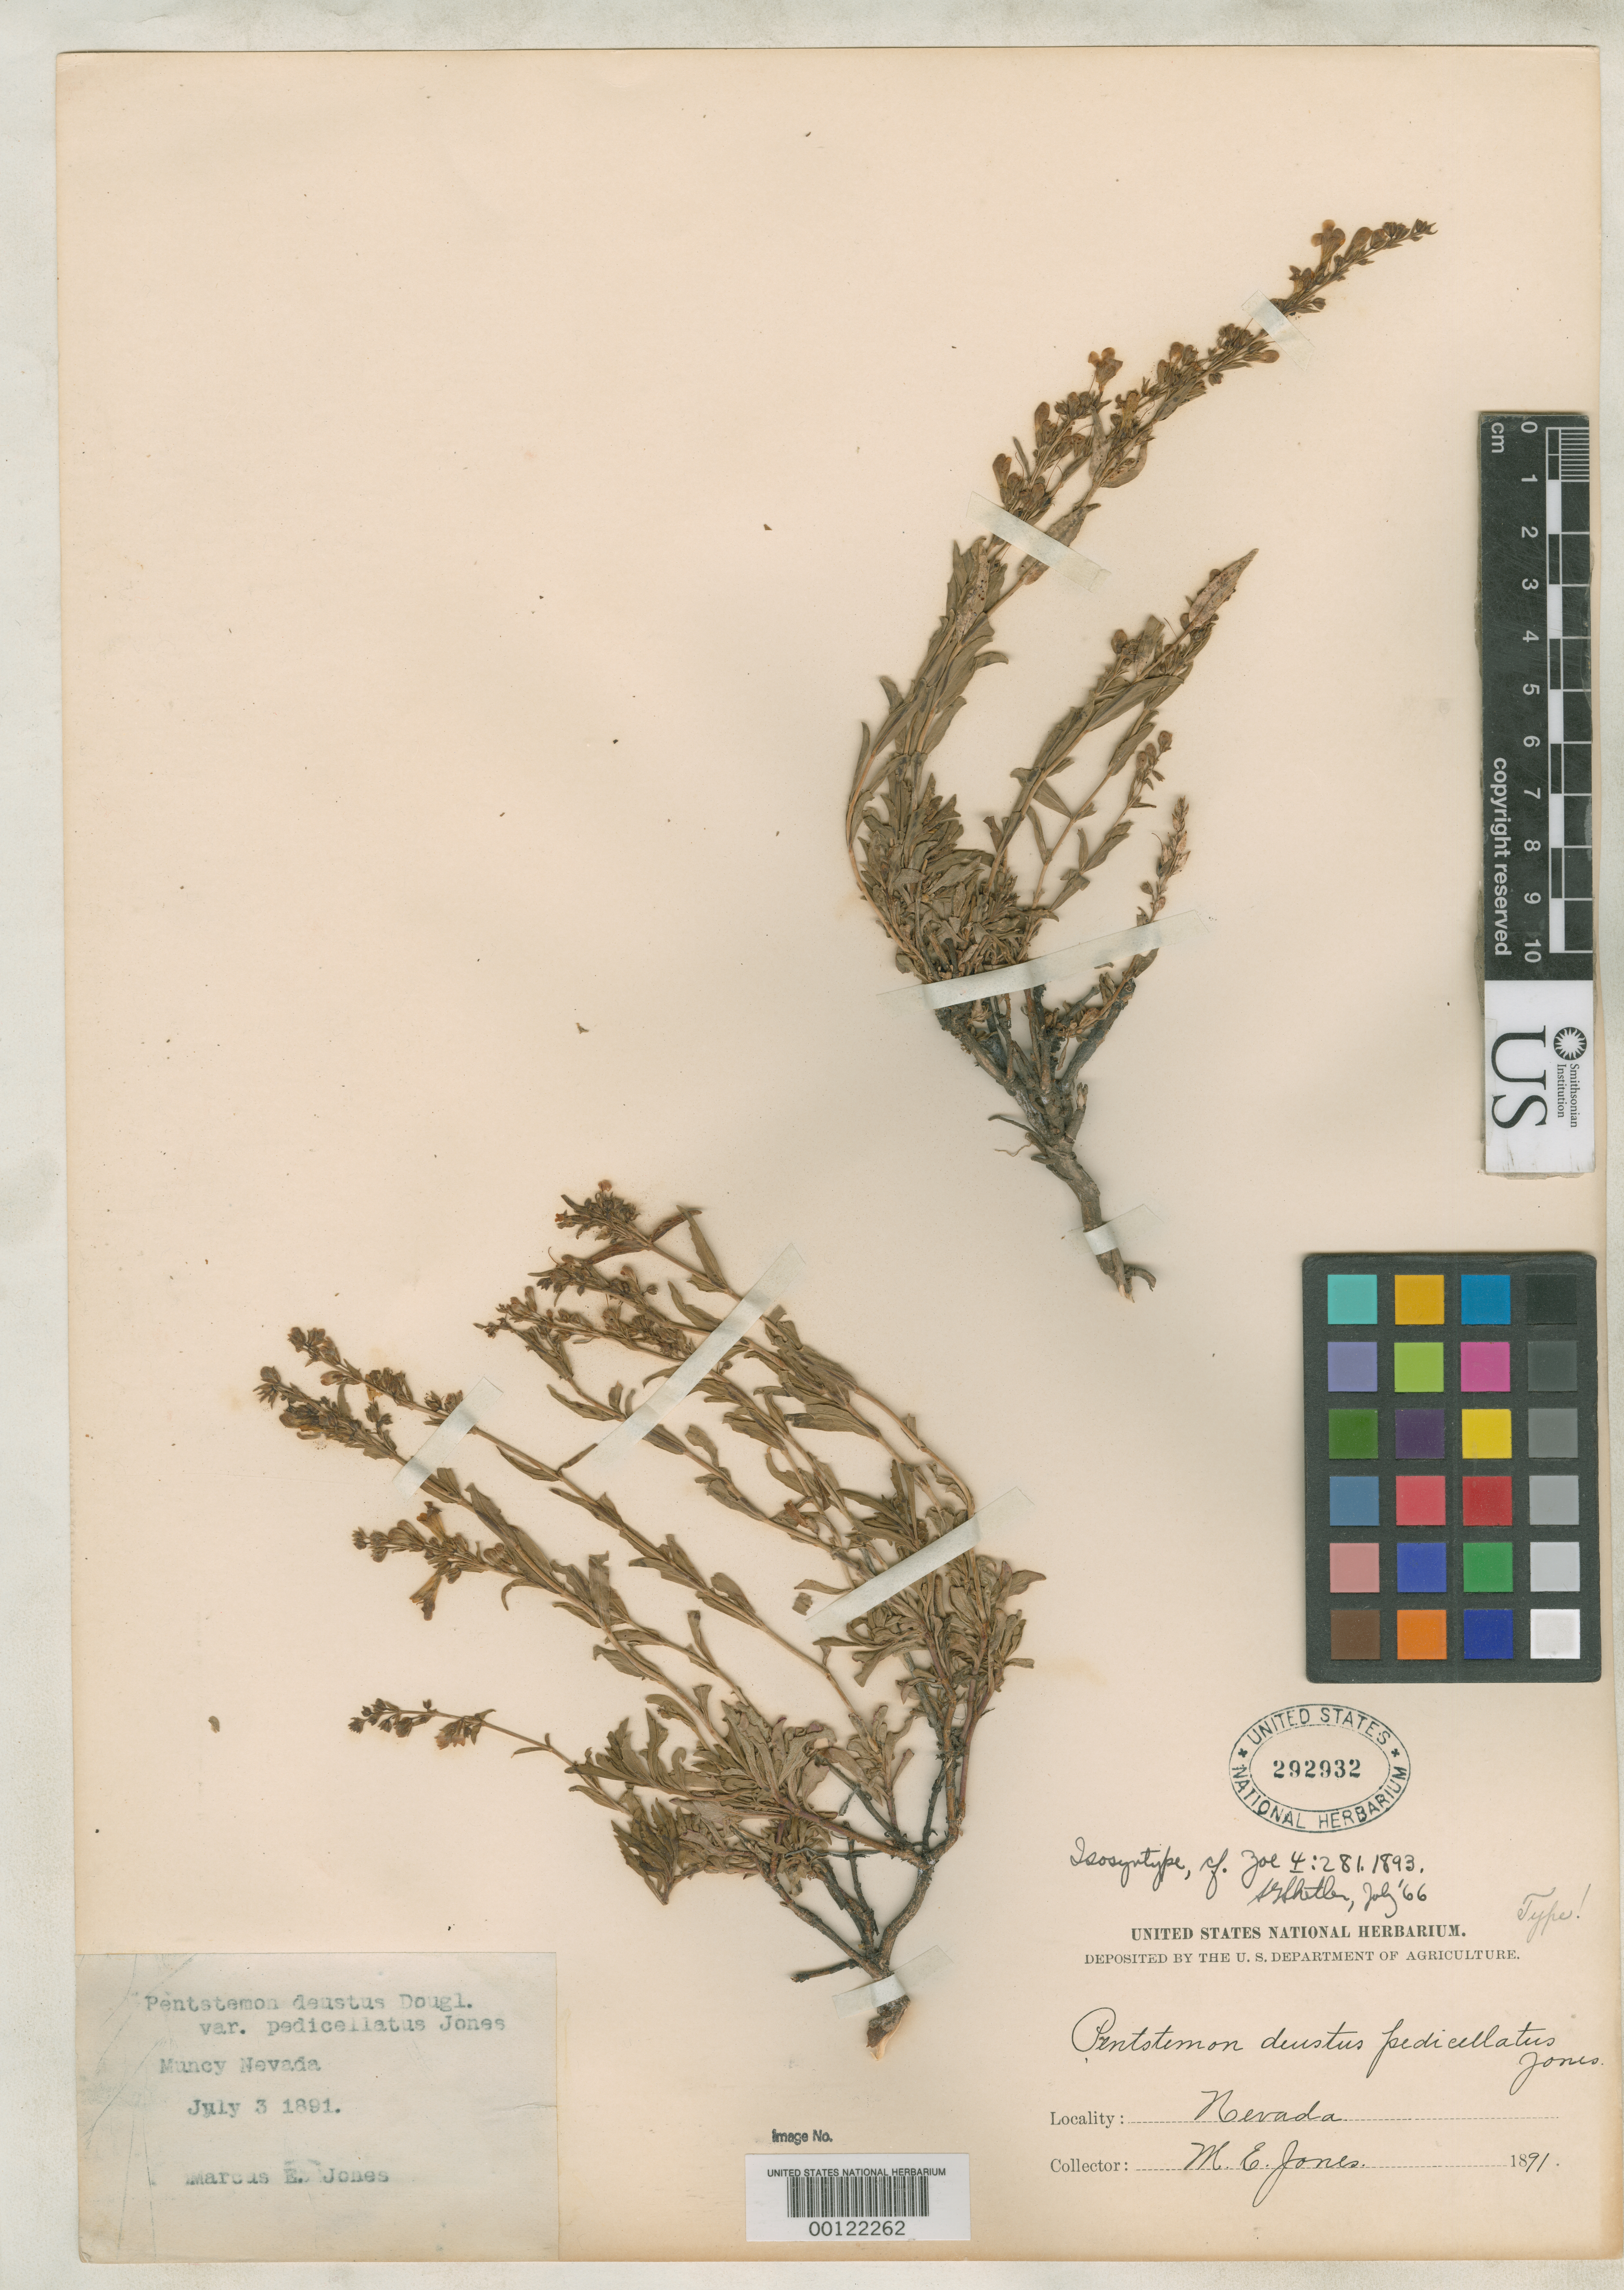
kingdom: Plantae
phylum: Tracheophyta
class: Magnoliopsida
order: Lamiales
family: Plantaginaceae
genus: Penstemon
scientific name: Penstemon deustus var. pedicellatus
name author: M.E. Jones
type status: Isolectotype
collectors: M. E. Jones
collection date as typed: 03 Jul 1891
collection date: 1891-07-03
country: United States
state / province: Nevada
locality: Muncy.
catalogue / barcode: US 292932